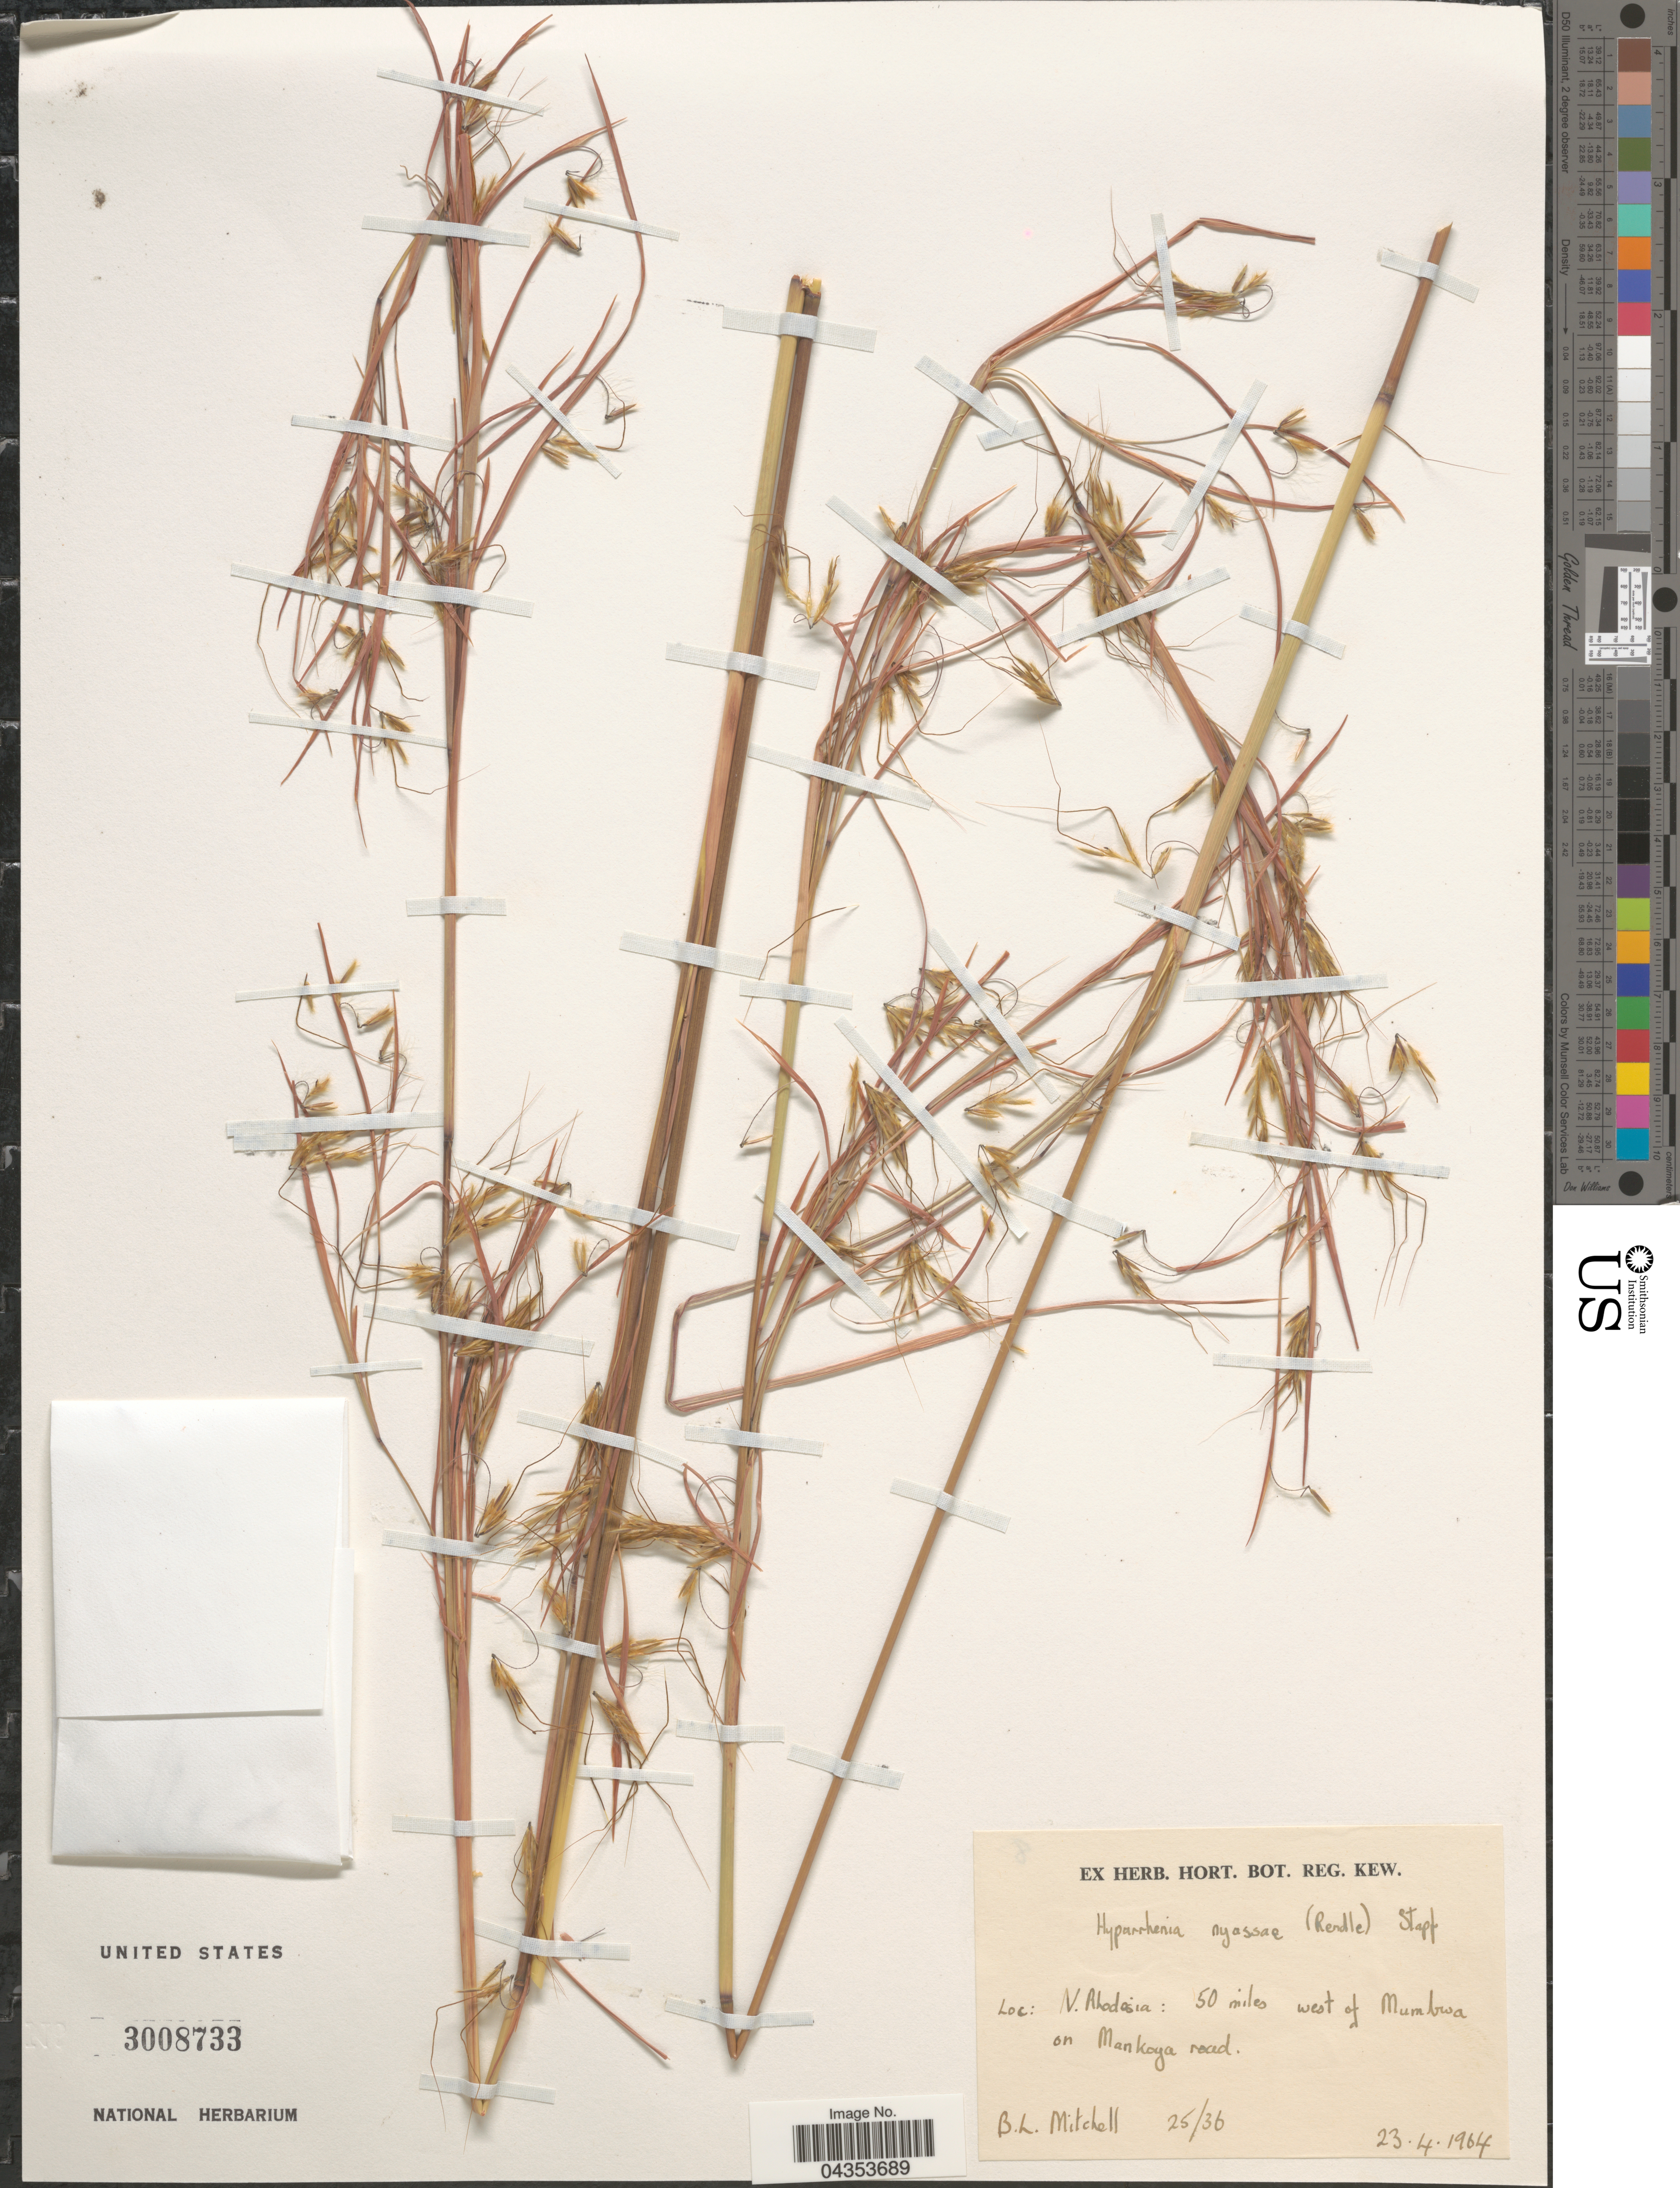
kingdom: Plantae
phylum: Tracheophyta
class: Liliopsida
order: Poales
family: Poaceae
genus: Hyparrhenia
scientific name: Hyparrhenia nyassae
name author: (Rendle) Stapf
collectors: B. Mitchell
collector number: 25/36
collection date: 1964-04-23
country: Zambia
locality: N. Rhodesia: 50 miles west of Mumbwa on Mankoya road.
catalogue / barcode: US 3008733